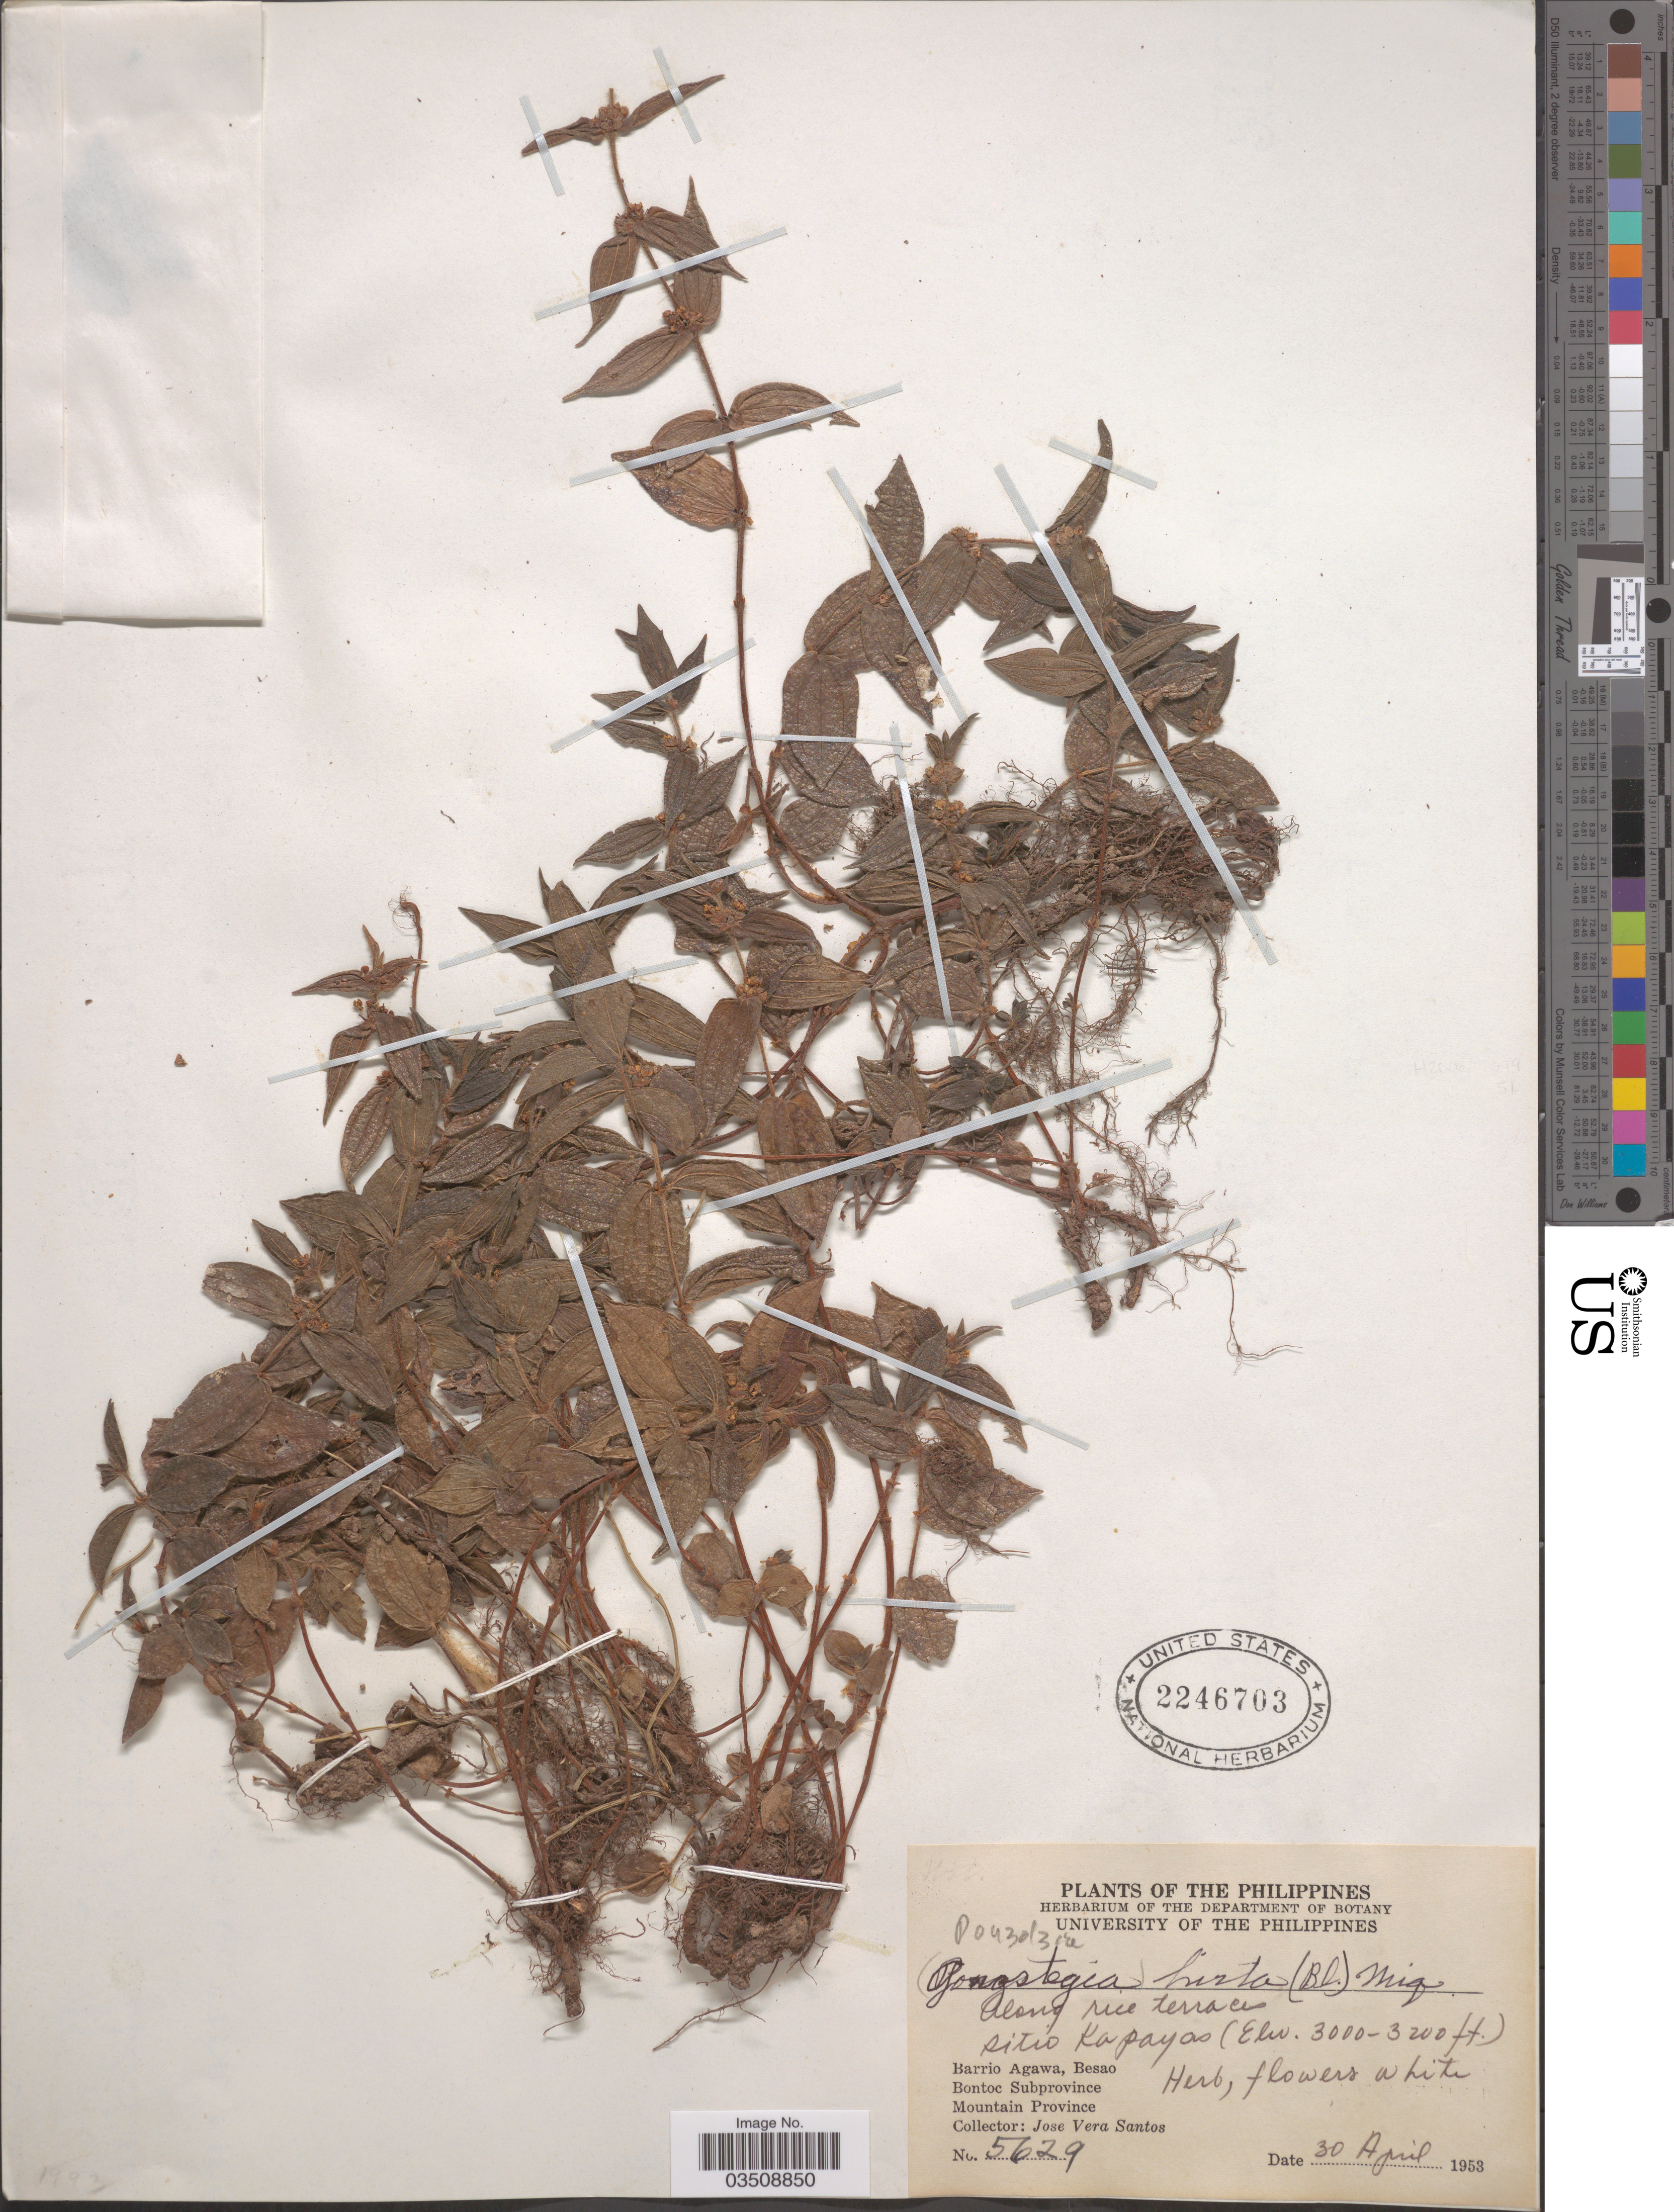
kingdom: Plantae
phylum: Tracheophyta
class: Magnoliopsida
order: Rosales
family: Urticaceae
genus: Gonostegia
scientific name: Gonostegia triandra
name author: (Blume) Miq.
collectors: J. V. Santos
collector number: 5629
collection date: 1953-04-30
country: Philippines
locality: Along rice terrace sitio Kapayas. Barrio Agawa, Besao. Bontoc Subprovince. Mountain Province.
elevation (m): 914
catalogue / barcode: US 2246703